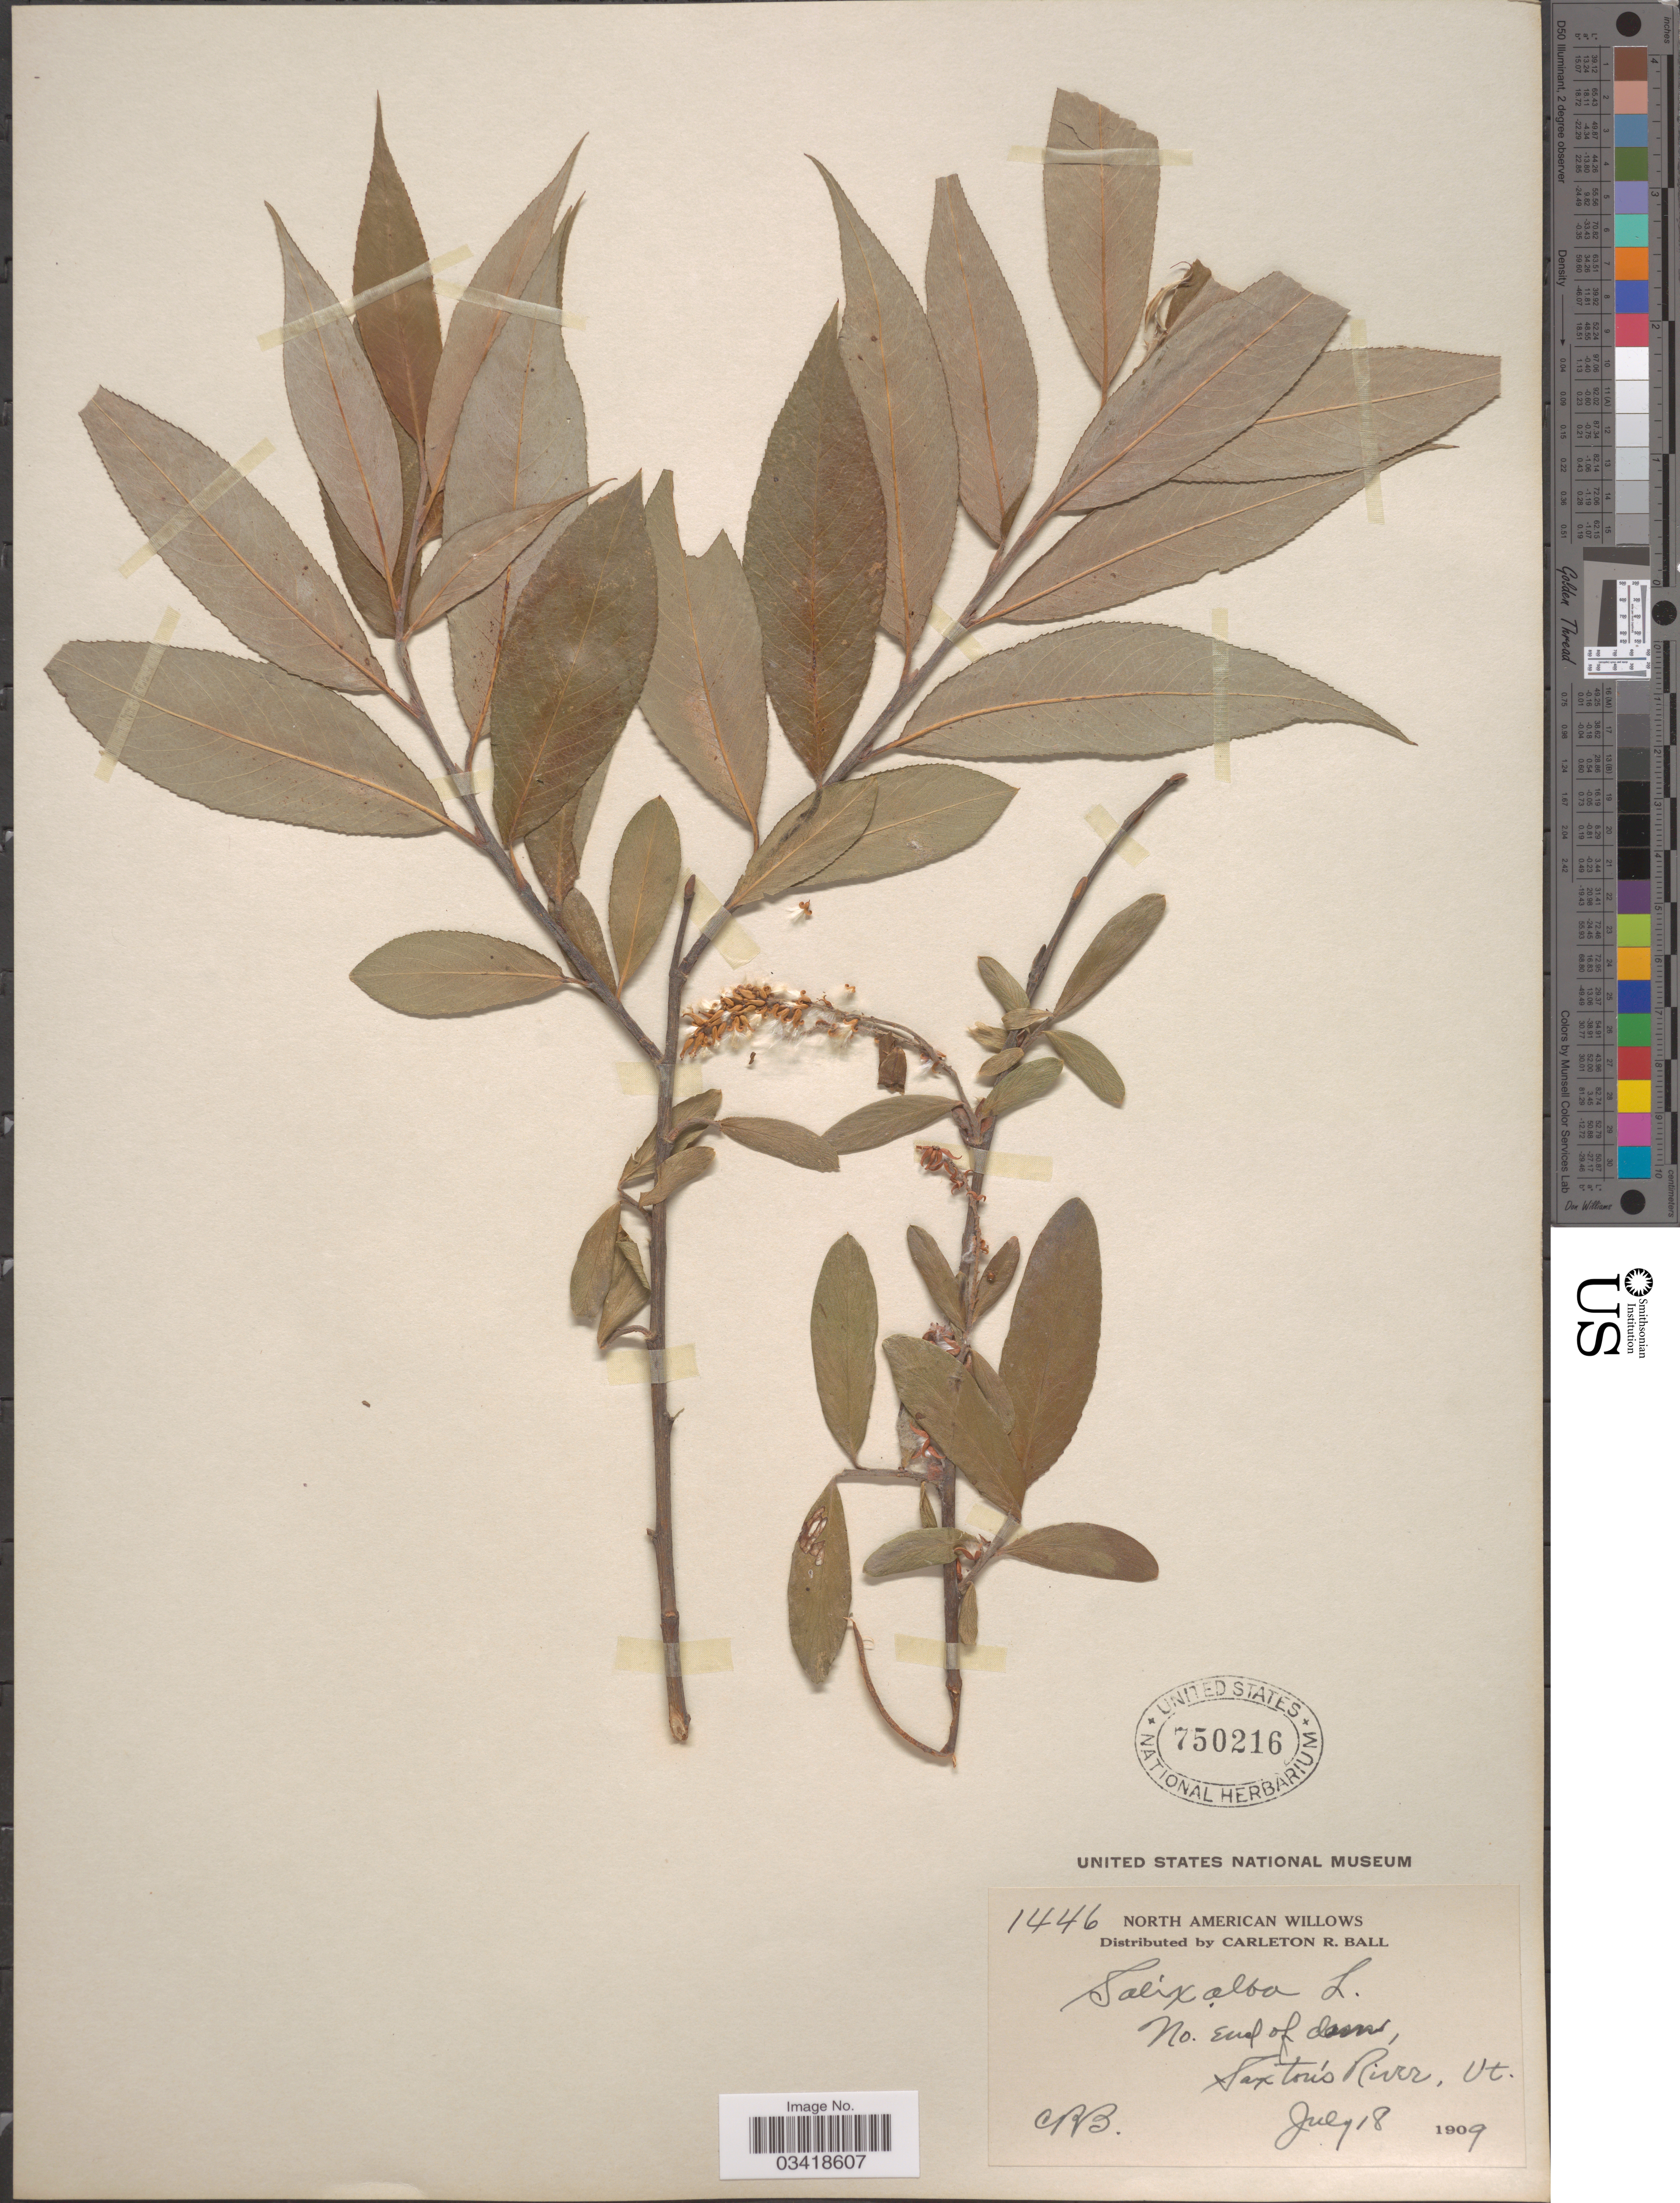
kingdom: Plantae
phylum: Tracheophyta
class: Magnoliopsida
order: Malpighiales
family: Salicaceae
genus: Salix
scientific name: Salix alba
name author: L.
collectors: C. R. Ball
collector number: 1446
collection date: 1909-07-18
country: United States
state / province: Vermont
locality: No. end of dams, Saxton's River.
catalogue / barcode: US 750216